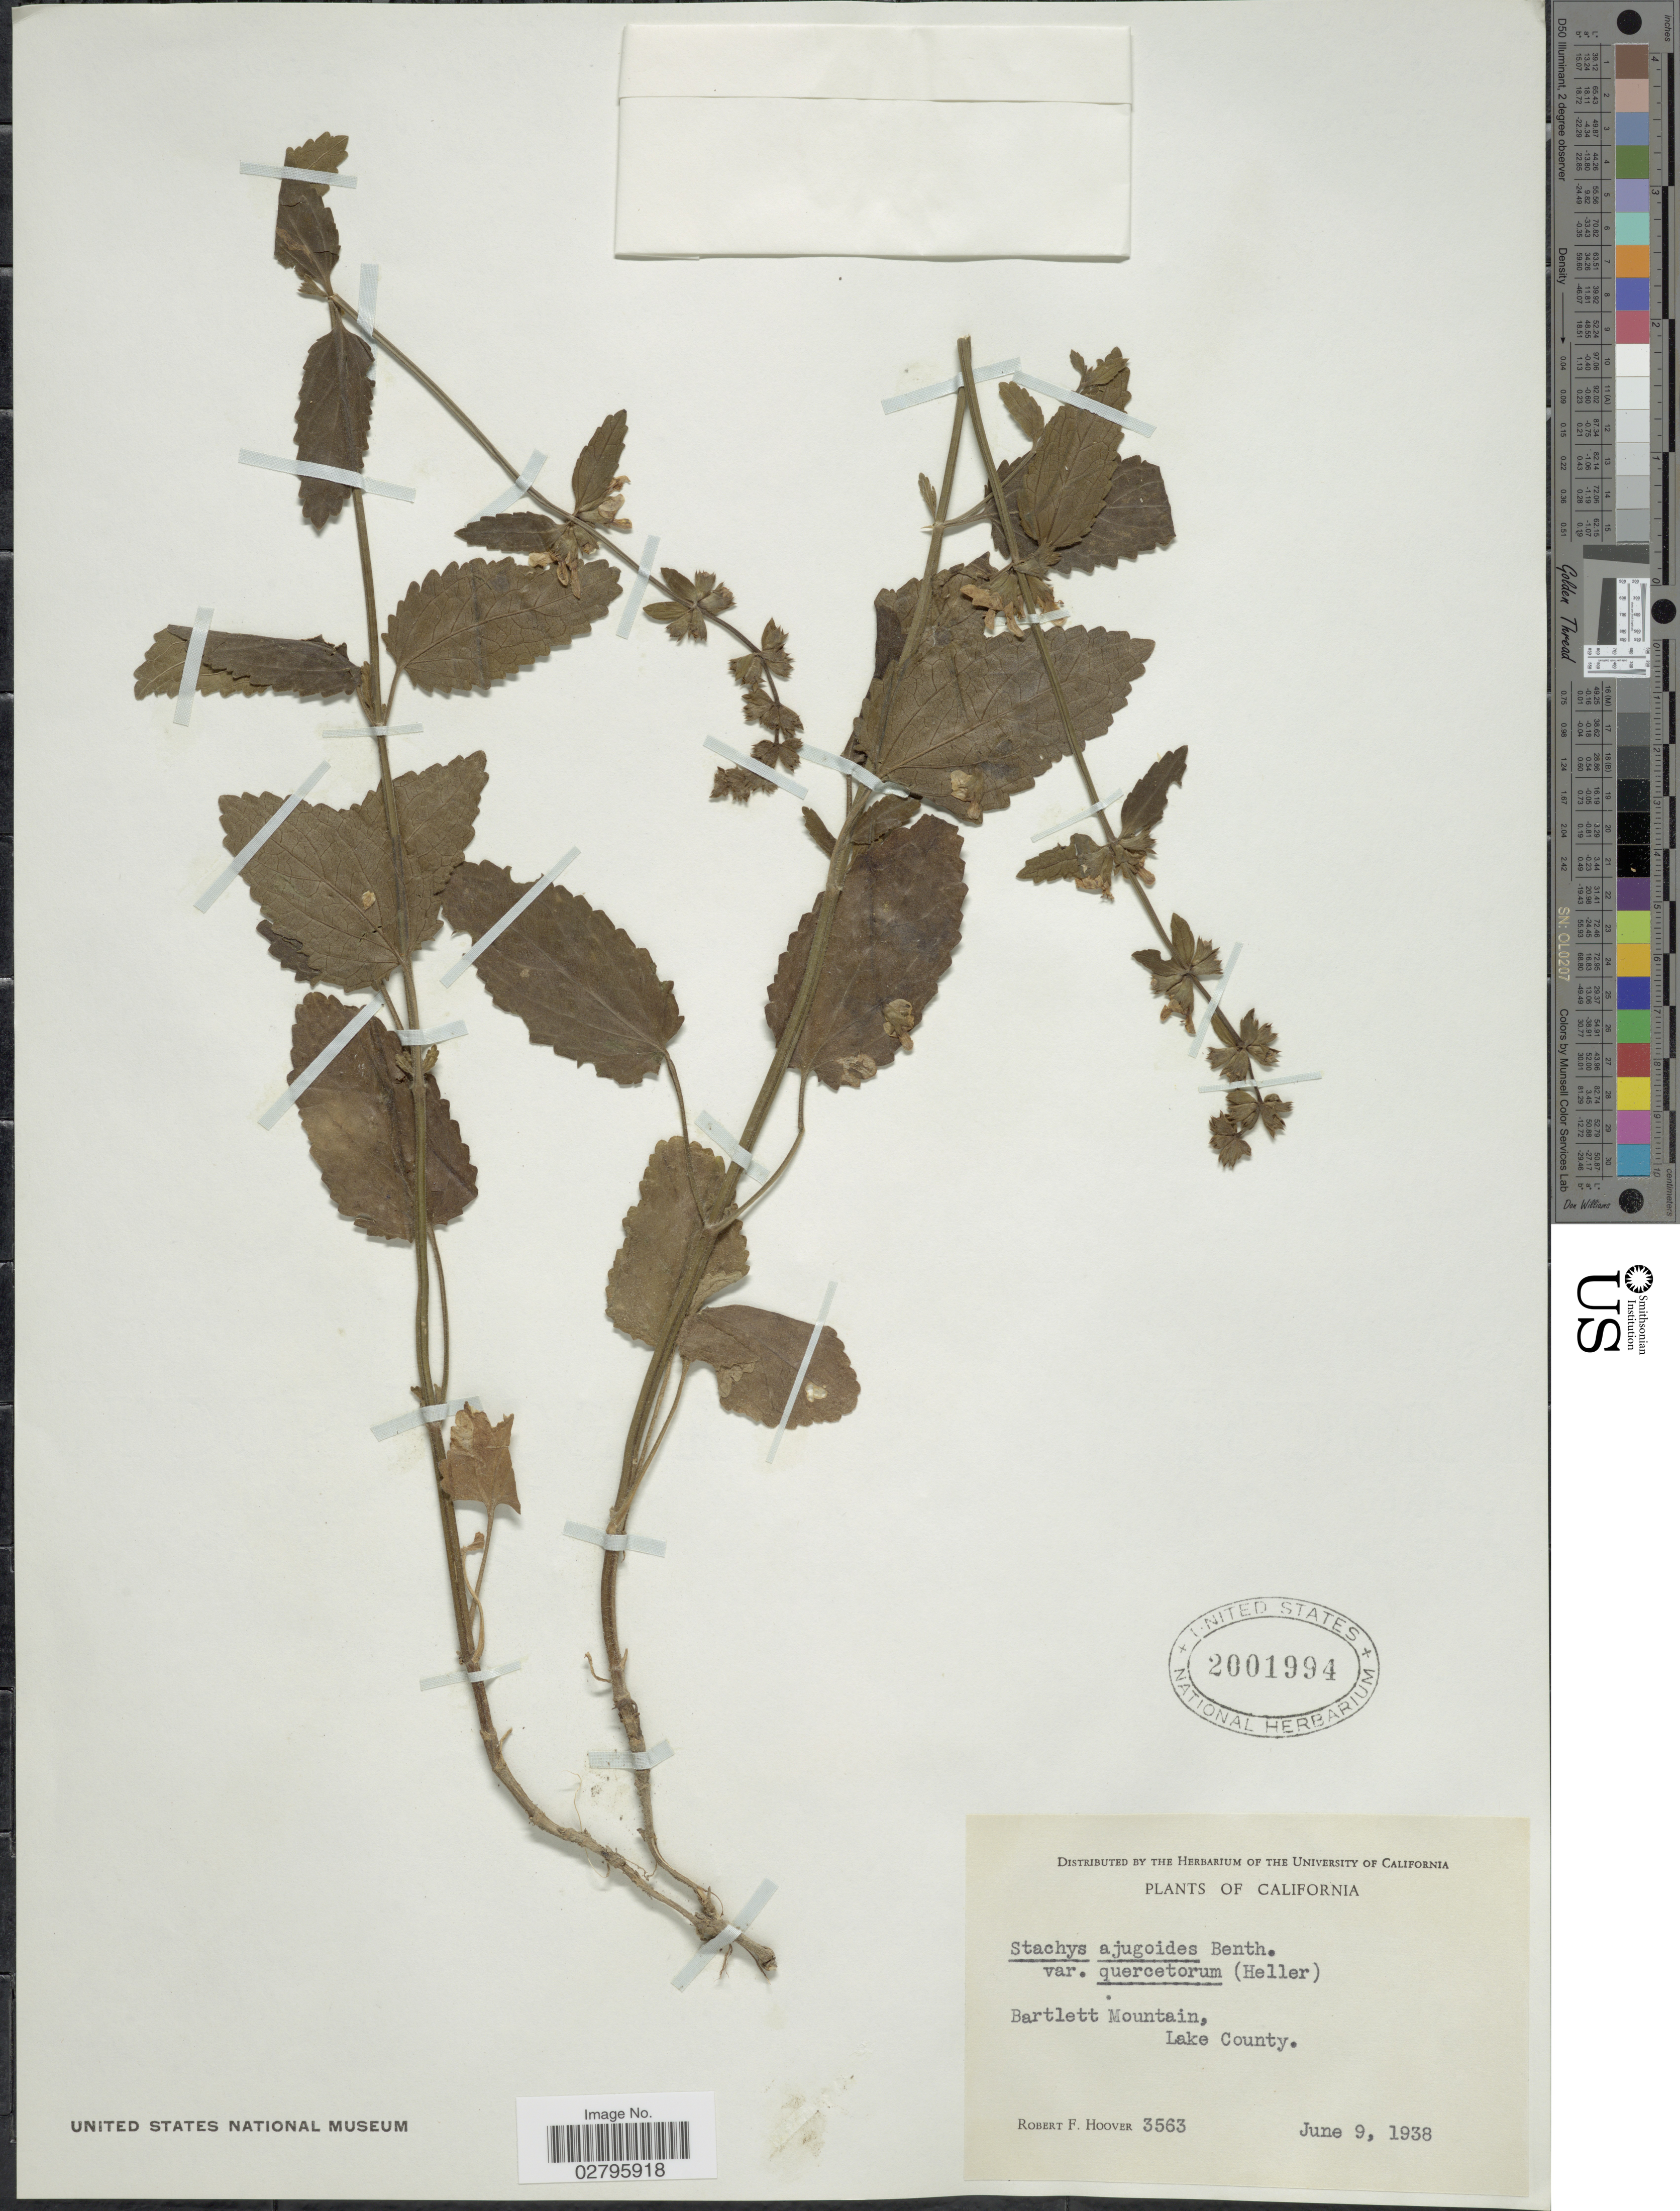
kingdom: Plantae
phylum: Tracheophyta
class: Magnoliopsida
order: Lamiales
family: Lamiaceae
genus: Stachys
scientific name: Stachys ajugoides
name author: Benth.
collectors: R. F. Hoover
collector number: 3563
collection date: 1938-06-09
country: United States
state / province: California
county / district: Lake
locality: Bartlett Mountain, Lake County.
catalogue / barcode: US 2001994